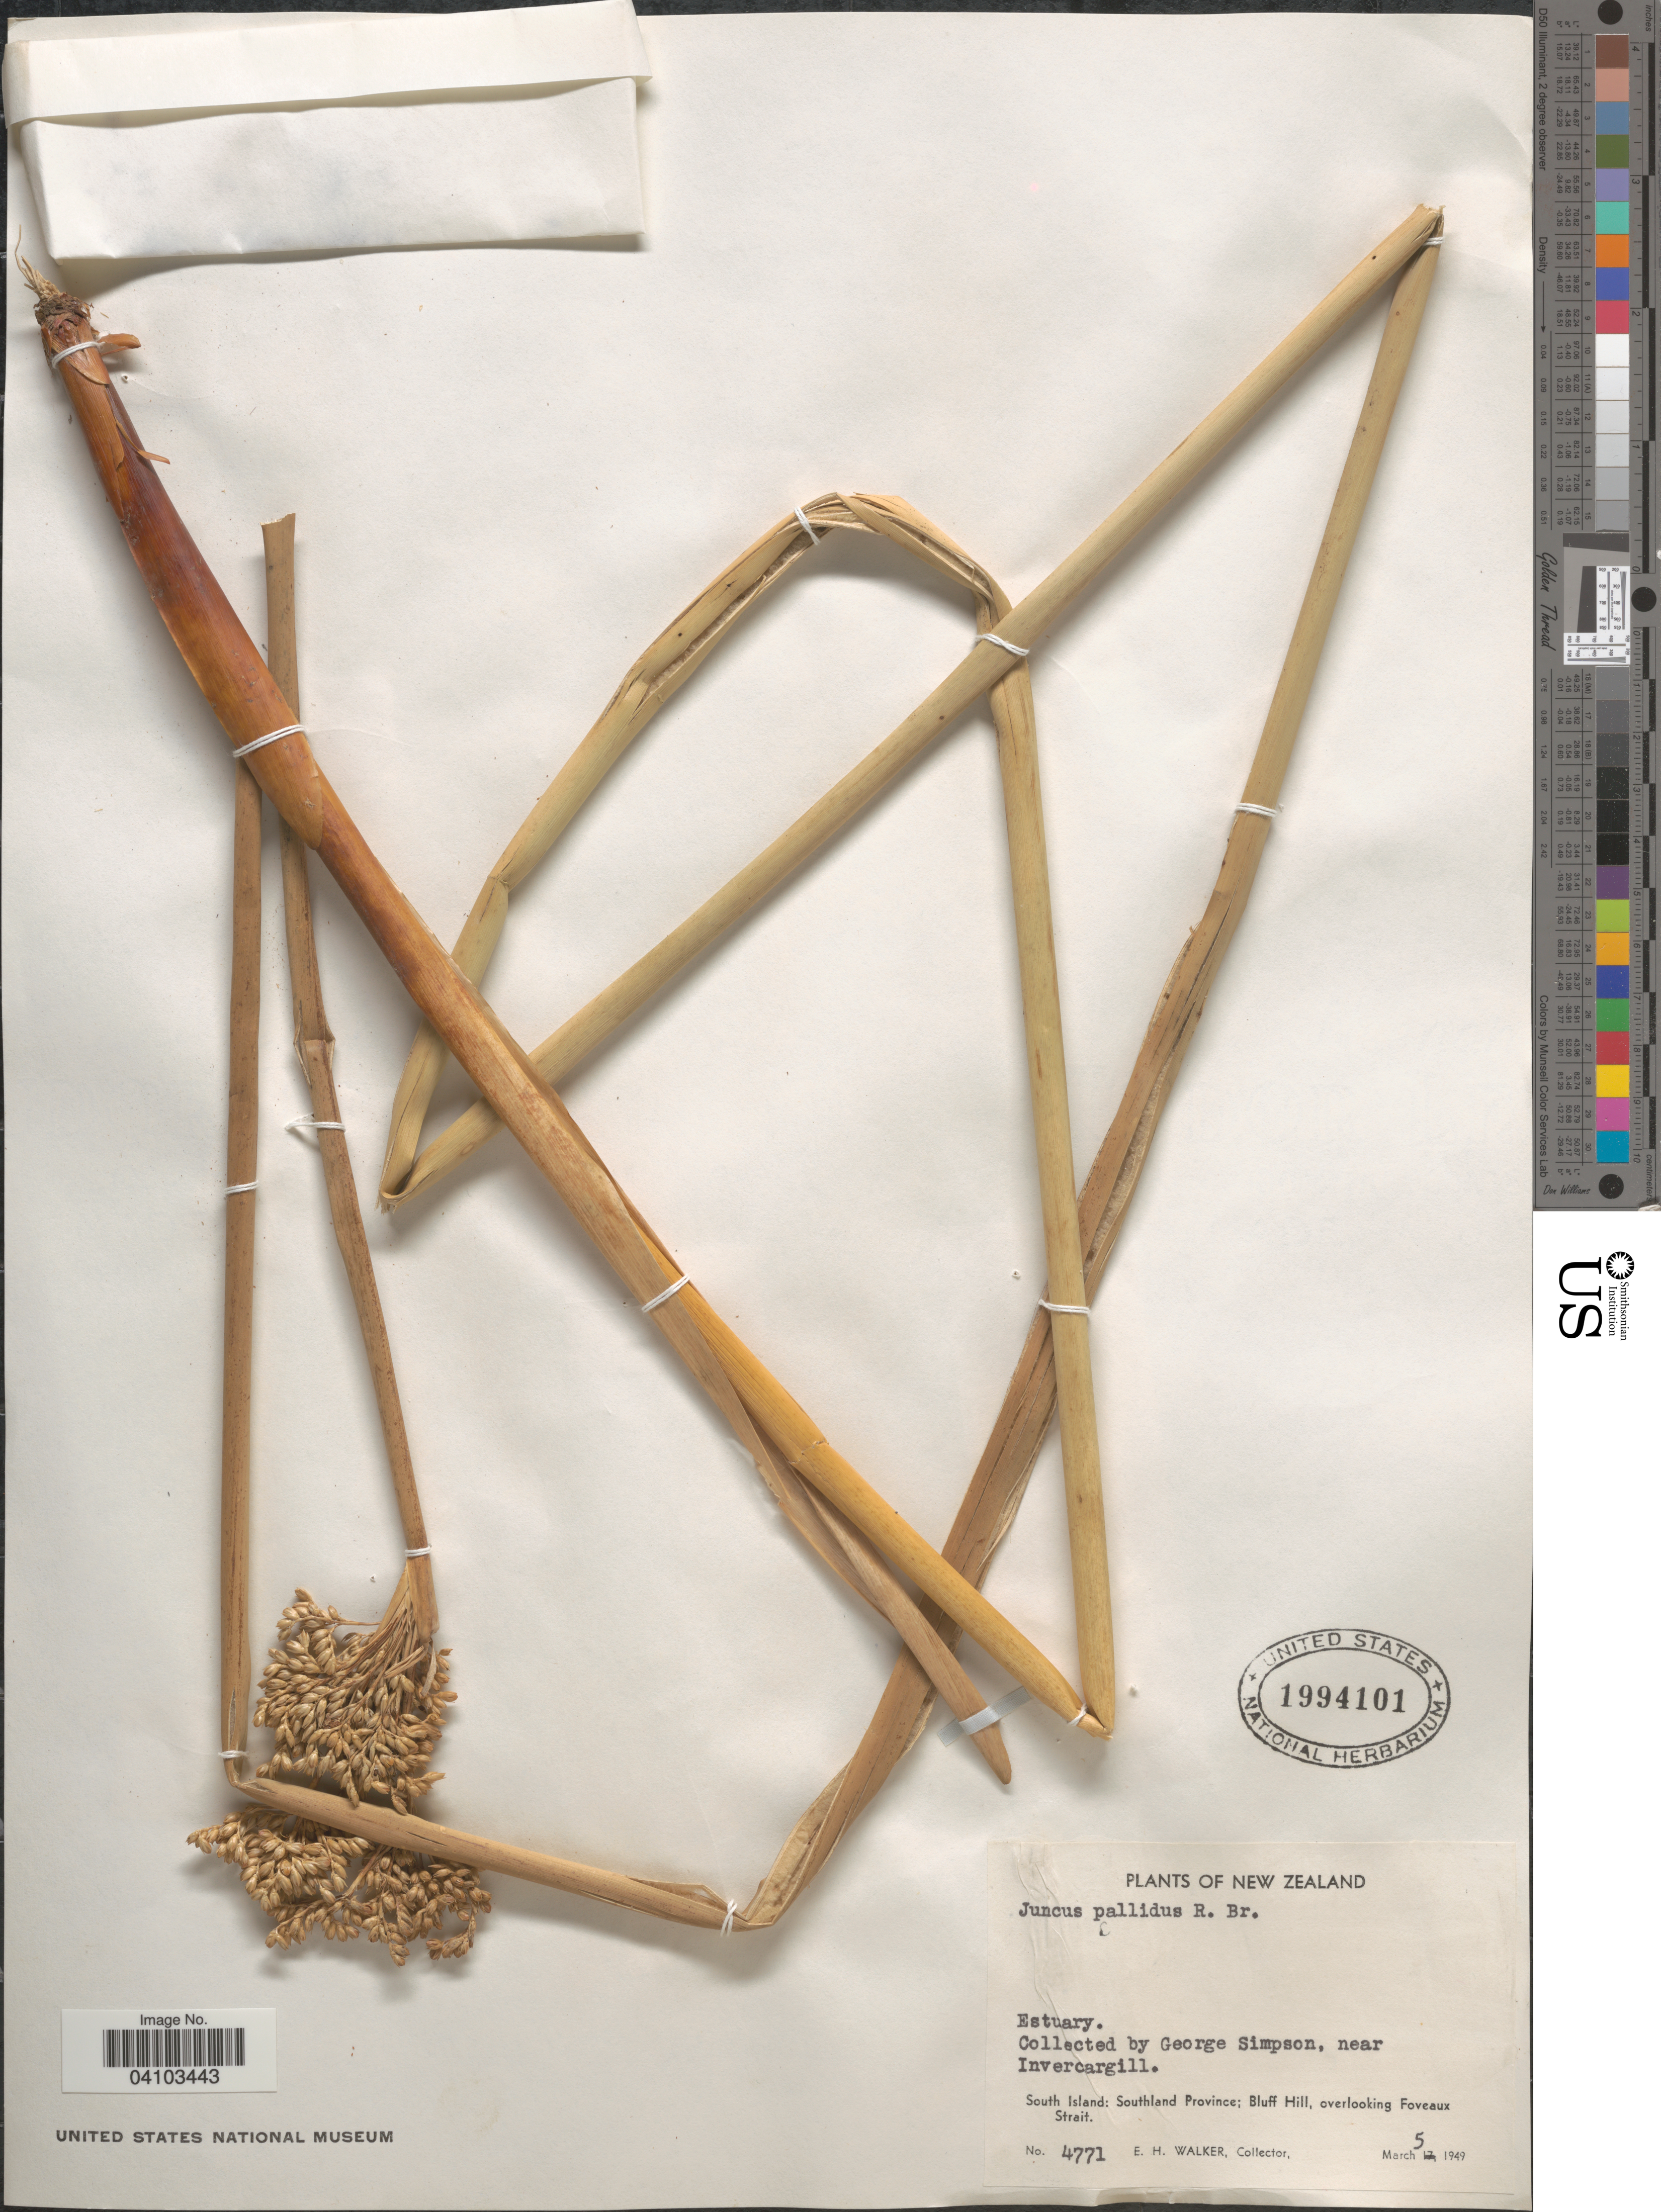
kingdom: Plantae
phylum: Tracheophyta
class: Liliopsida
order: Poales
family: Juncaceae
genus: Juncus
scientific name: Juncus pallidus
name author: R. Br.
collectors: G. Simpson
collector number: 4771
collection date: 1949-03-05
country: New Zealand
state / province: Southland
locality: Near Invercargill. South Island: Bluff Hill, overlooking Foveaux Strait.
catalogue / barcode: US 1994101